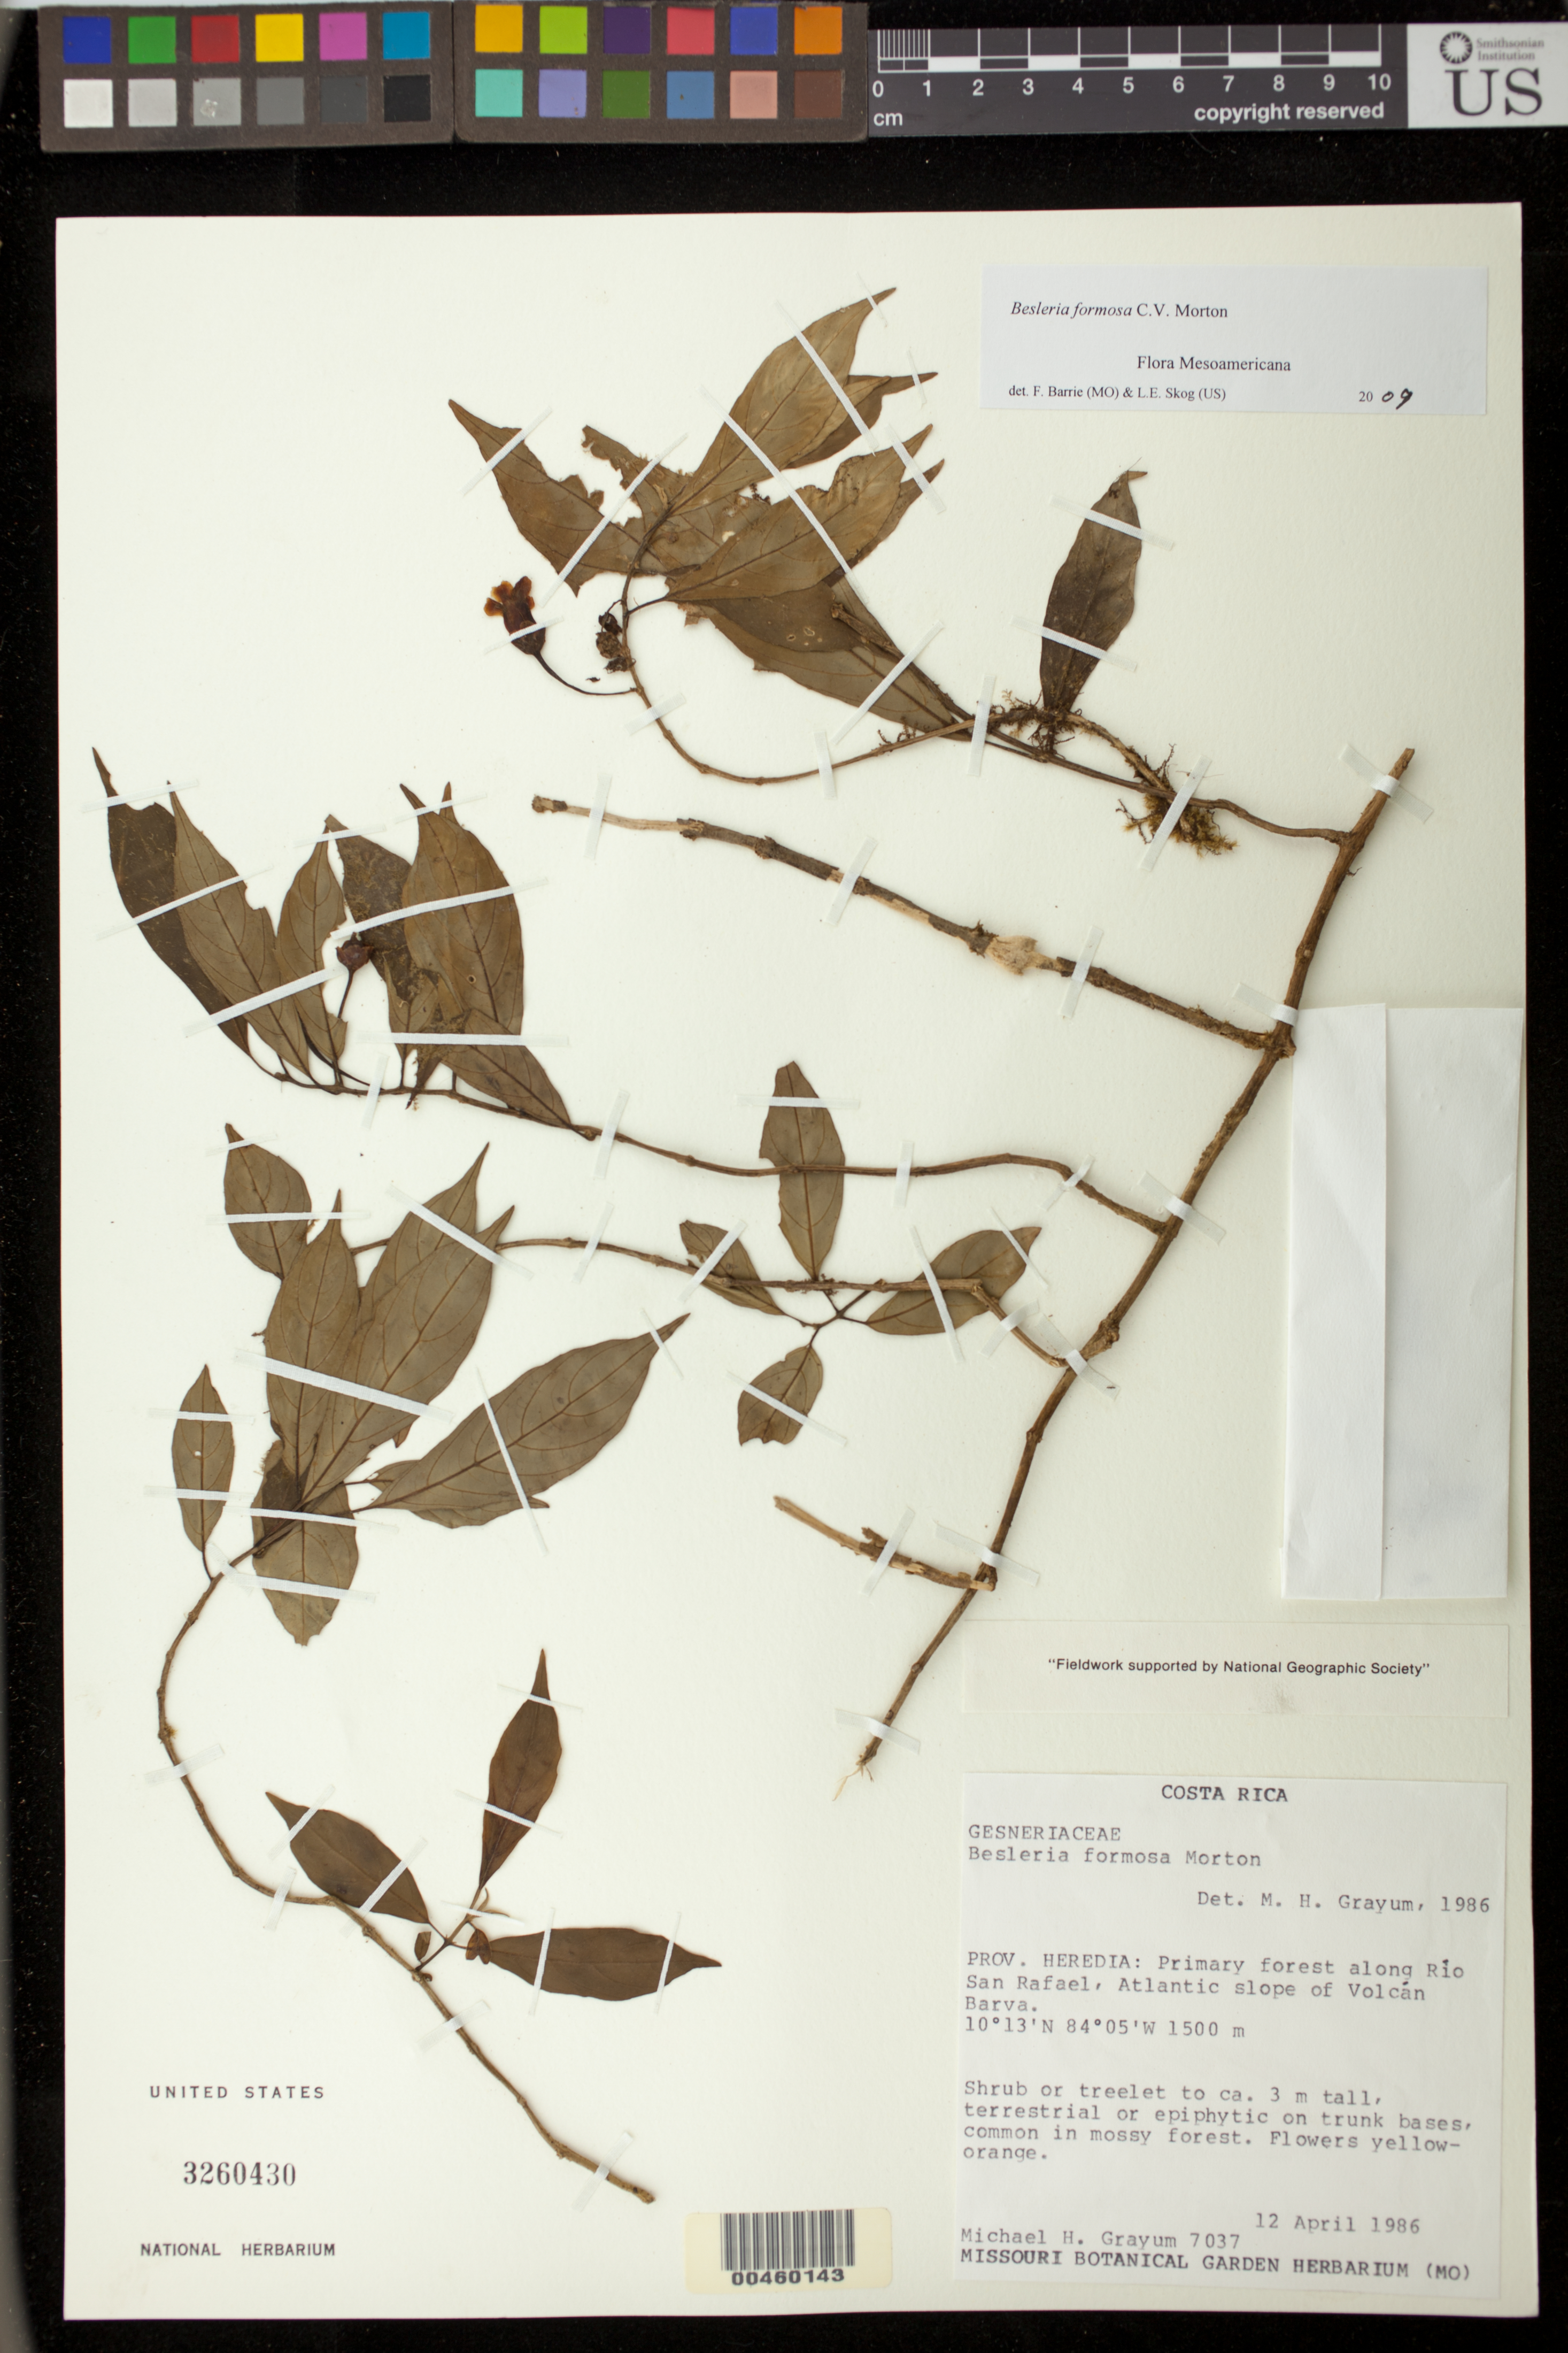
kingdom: Plantae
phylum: Tracheophyta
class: Magnoliopsida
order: Lamiales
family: Gesneriaceae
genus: Besleria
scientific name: Besleria amabilis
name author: C.V. Morton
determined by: Skog, Laurence E.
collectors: M. H. Grayum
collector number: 7037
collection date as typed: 12 Apr 1986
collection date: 1986-04-12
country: Costa Rica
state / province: Heredia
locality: Along Rio San Rafael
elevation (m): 1500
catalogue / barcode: US 3260430